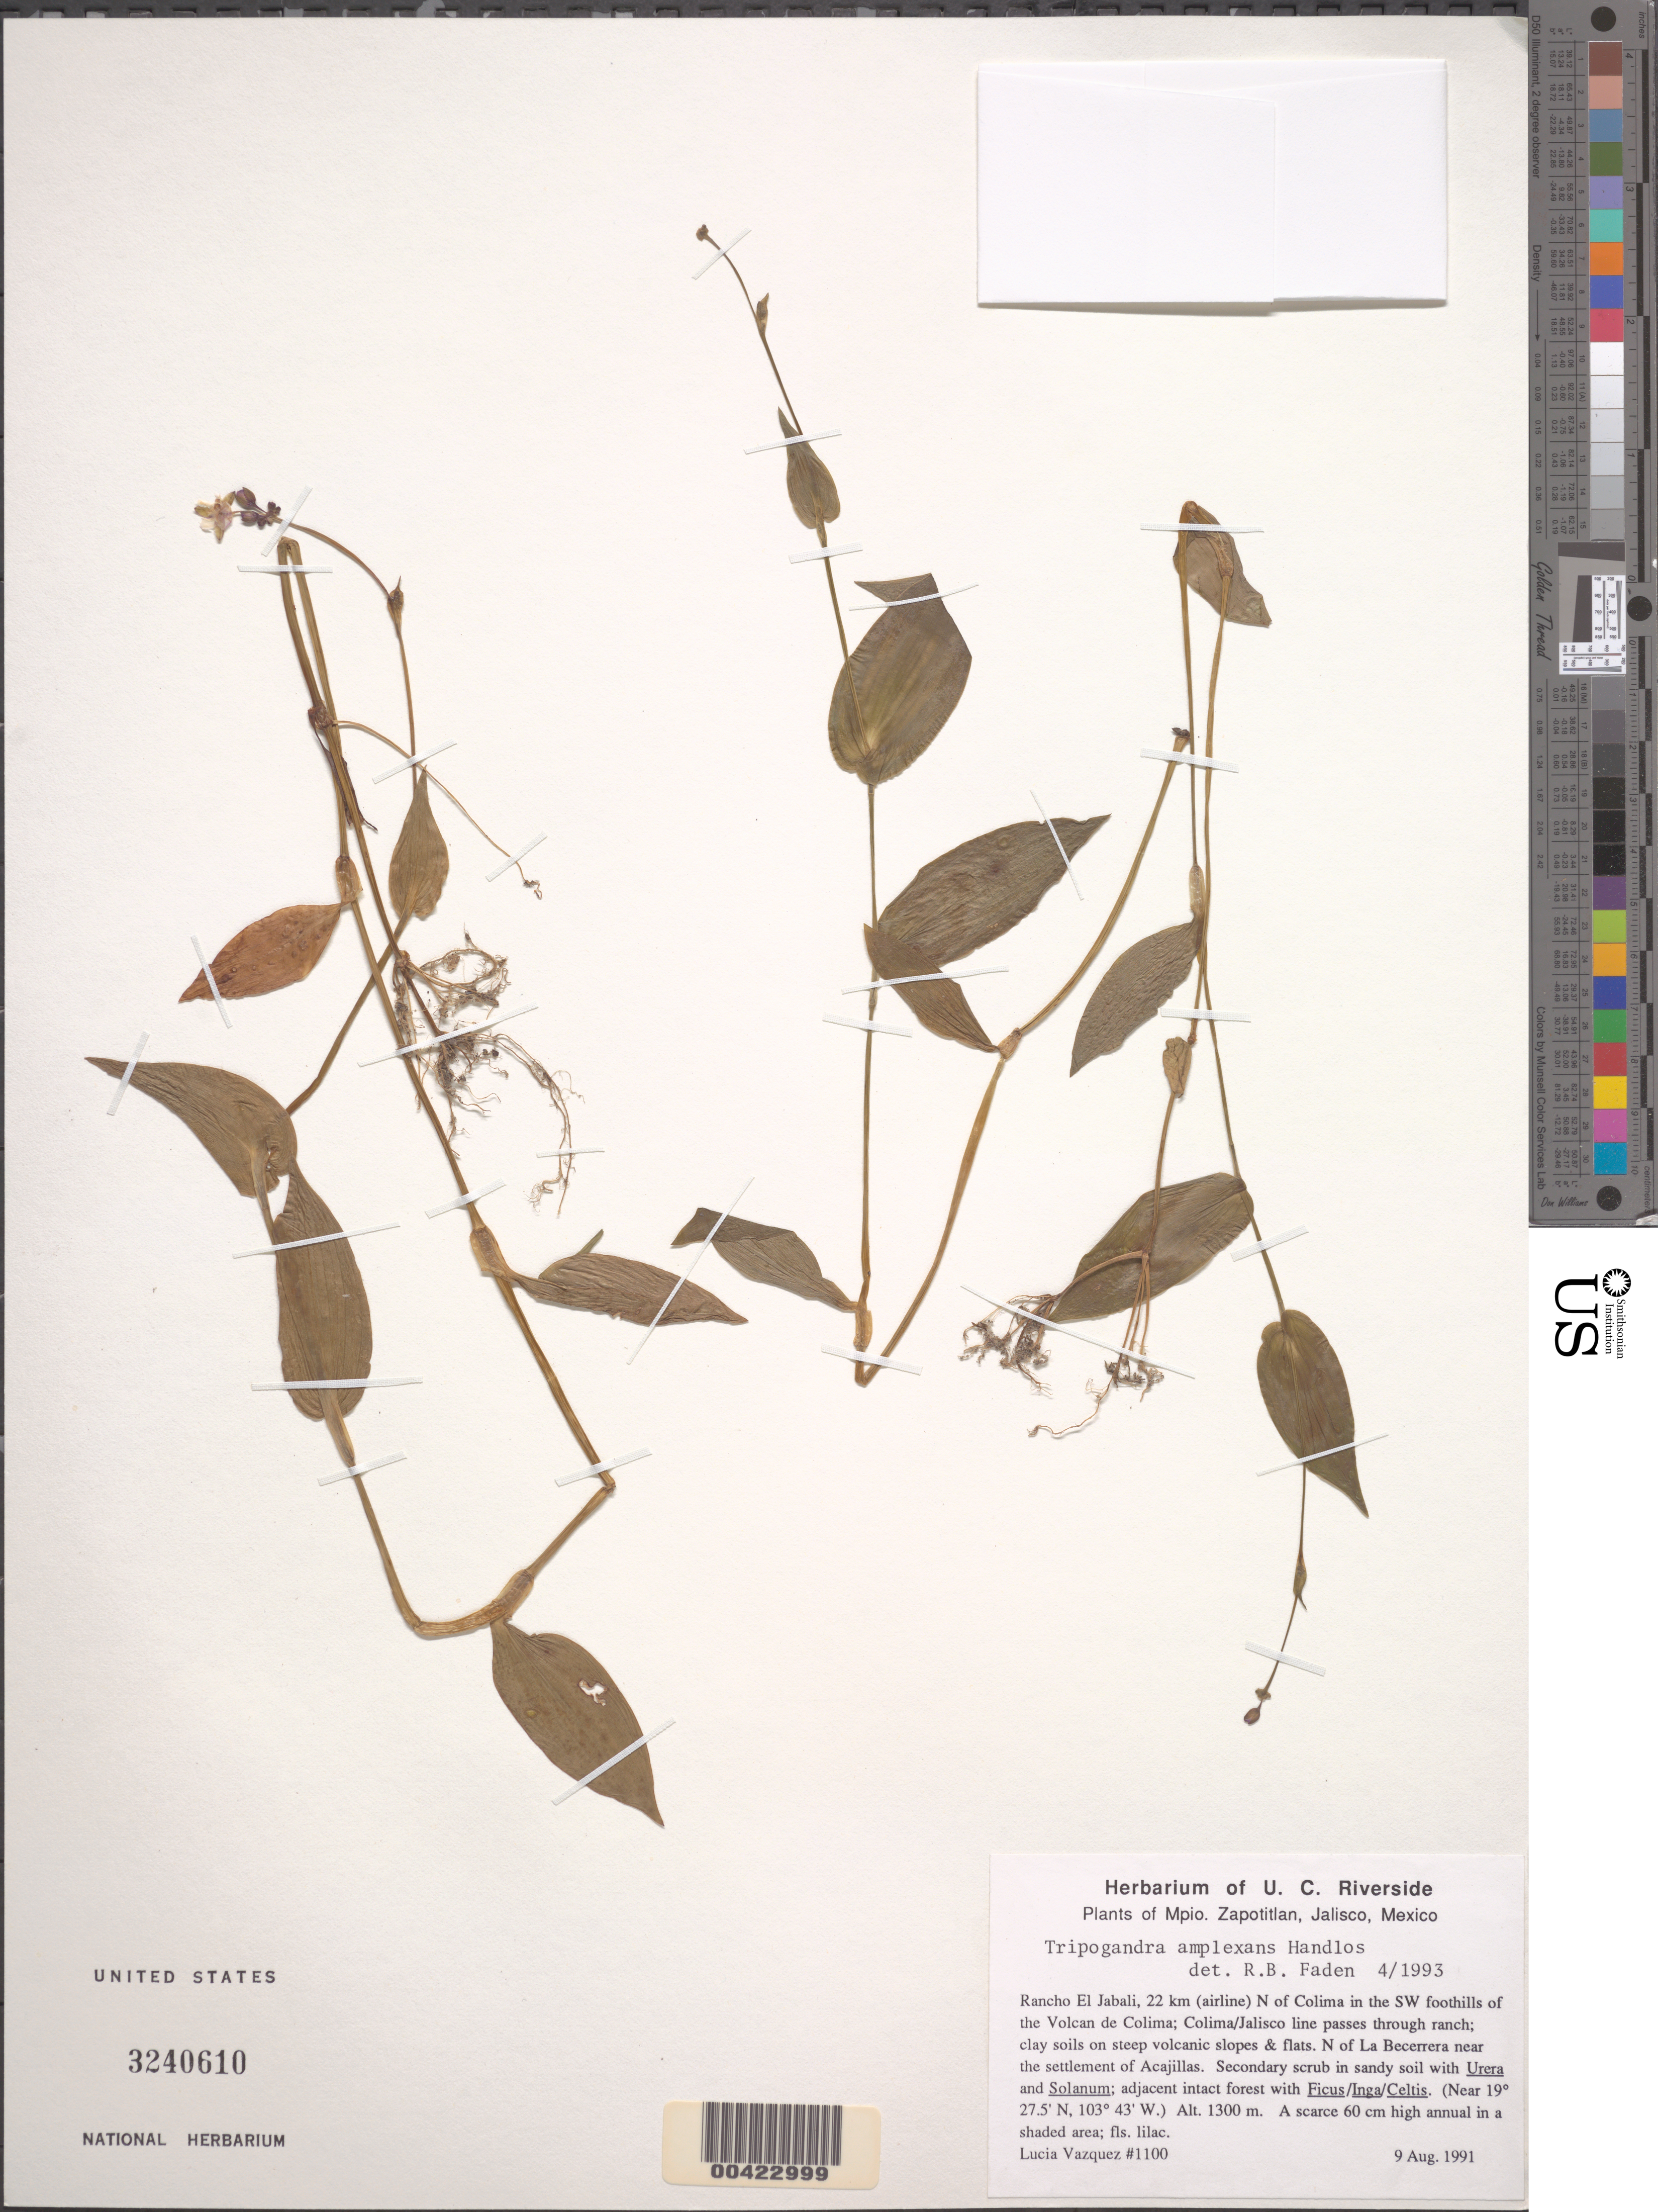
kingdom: Plantae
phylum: Tracheophyta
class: Liliopsida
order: Commelinales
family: Commelinaceae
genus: Tripogandra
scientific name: Tripogandra amplexans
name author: Handlos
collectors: L. Vazquez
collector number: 1100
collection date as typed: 09 Aug 1991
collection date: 1991-08-09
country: Mexico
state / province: Jalisco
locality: Rancho El Jabali, N of Colima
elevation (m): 1300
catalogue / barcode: US 3240610